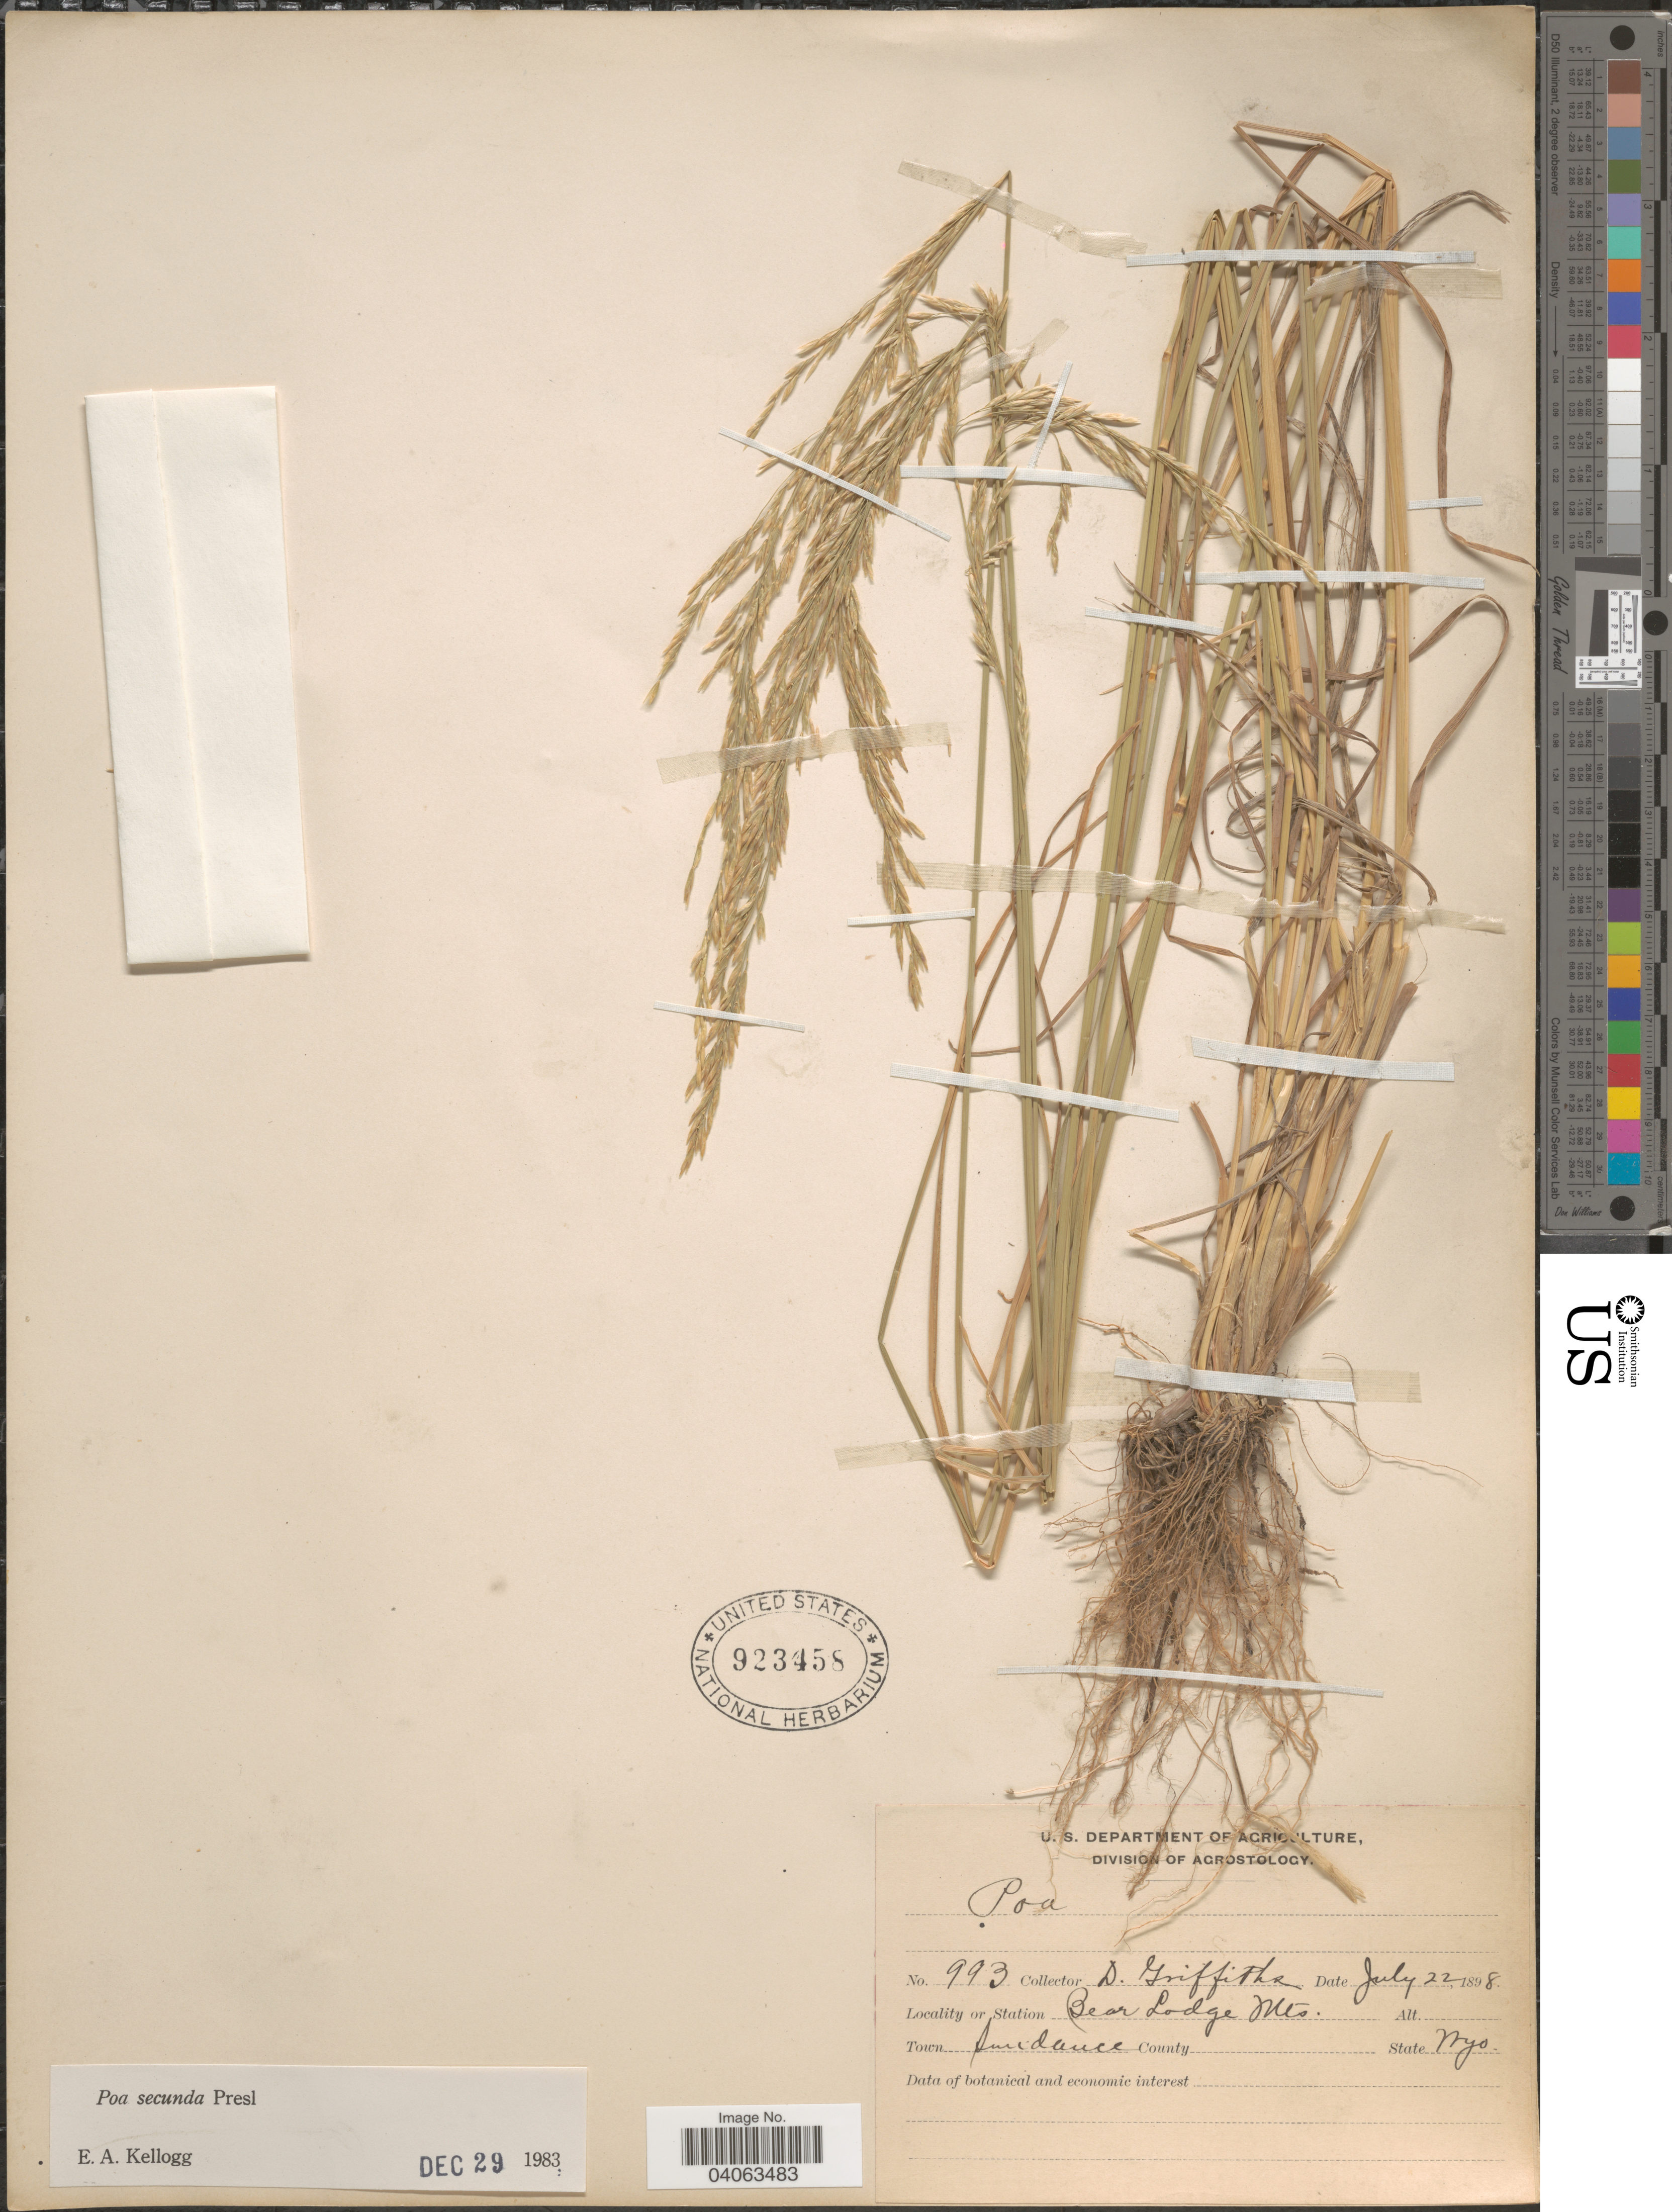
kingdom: Plantae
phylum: Tracheophyta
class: Liliopsida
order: Poales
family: Poaceae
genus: Poa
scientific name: Poa secunda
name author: J. Presl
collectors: D. Griffiths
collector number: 993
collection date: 1898-07-22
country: United States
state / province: Wyoming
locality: Bear Lodge Mts. Town Sundance.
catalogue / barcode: US 923458